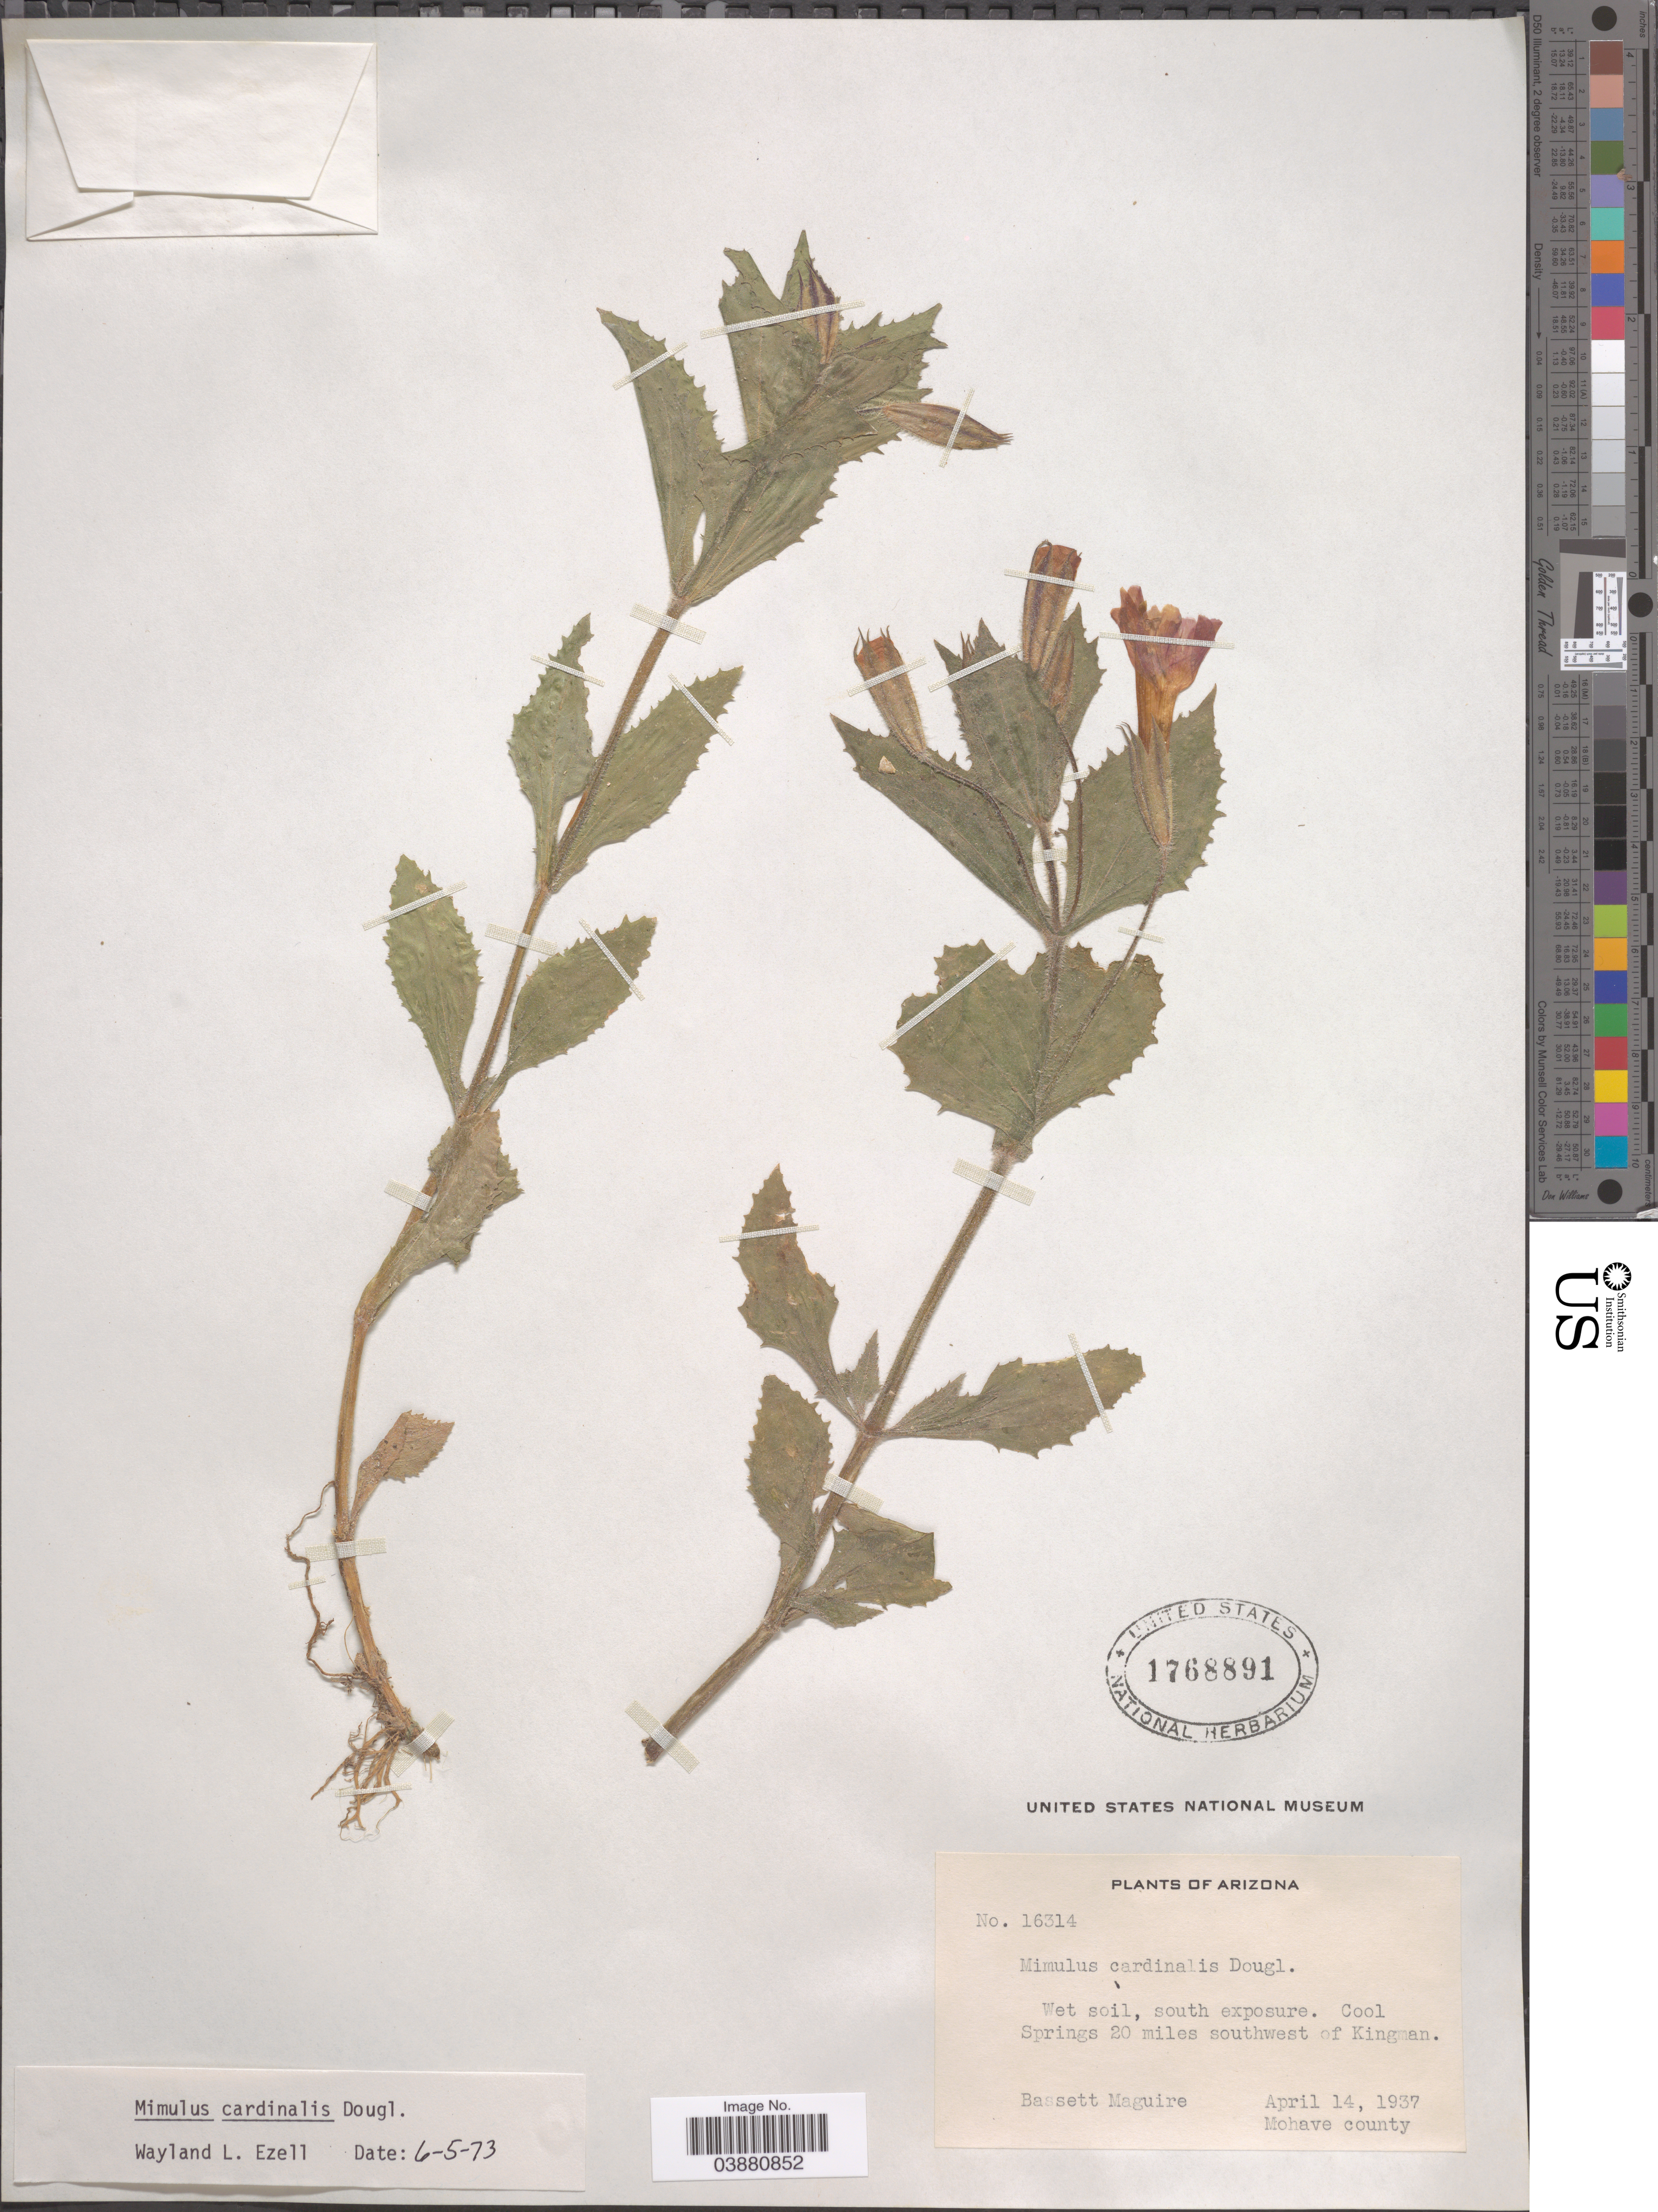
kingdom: Plantae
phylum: Tracheophyta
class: Magnoliopsida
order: Lamiales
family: Phrymaceae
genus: Mimulus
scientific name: Mimulus cardinalis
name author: Douglas ex Benth.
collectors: B. Maguire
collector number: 16314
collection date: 1937-04-14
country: United States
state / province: Arizona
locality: Wet soil, south exposure. Cool Springs 20 miles southwest of Kingman. Mohave County.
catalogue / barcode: US 1768891